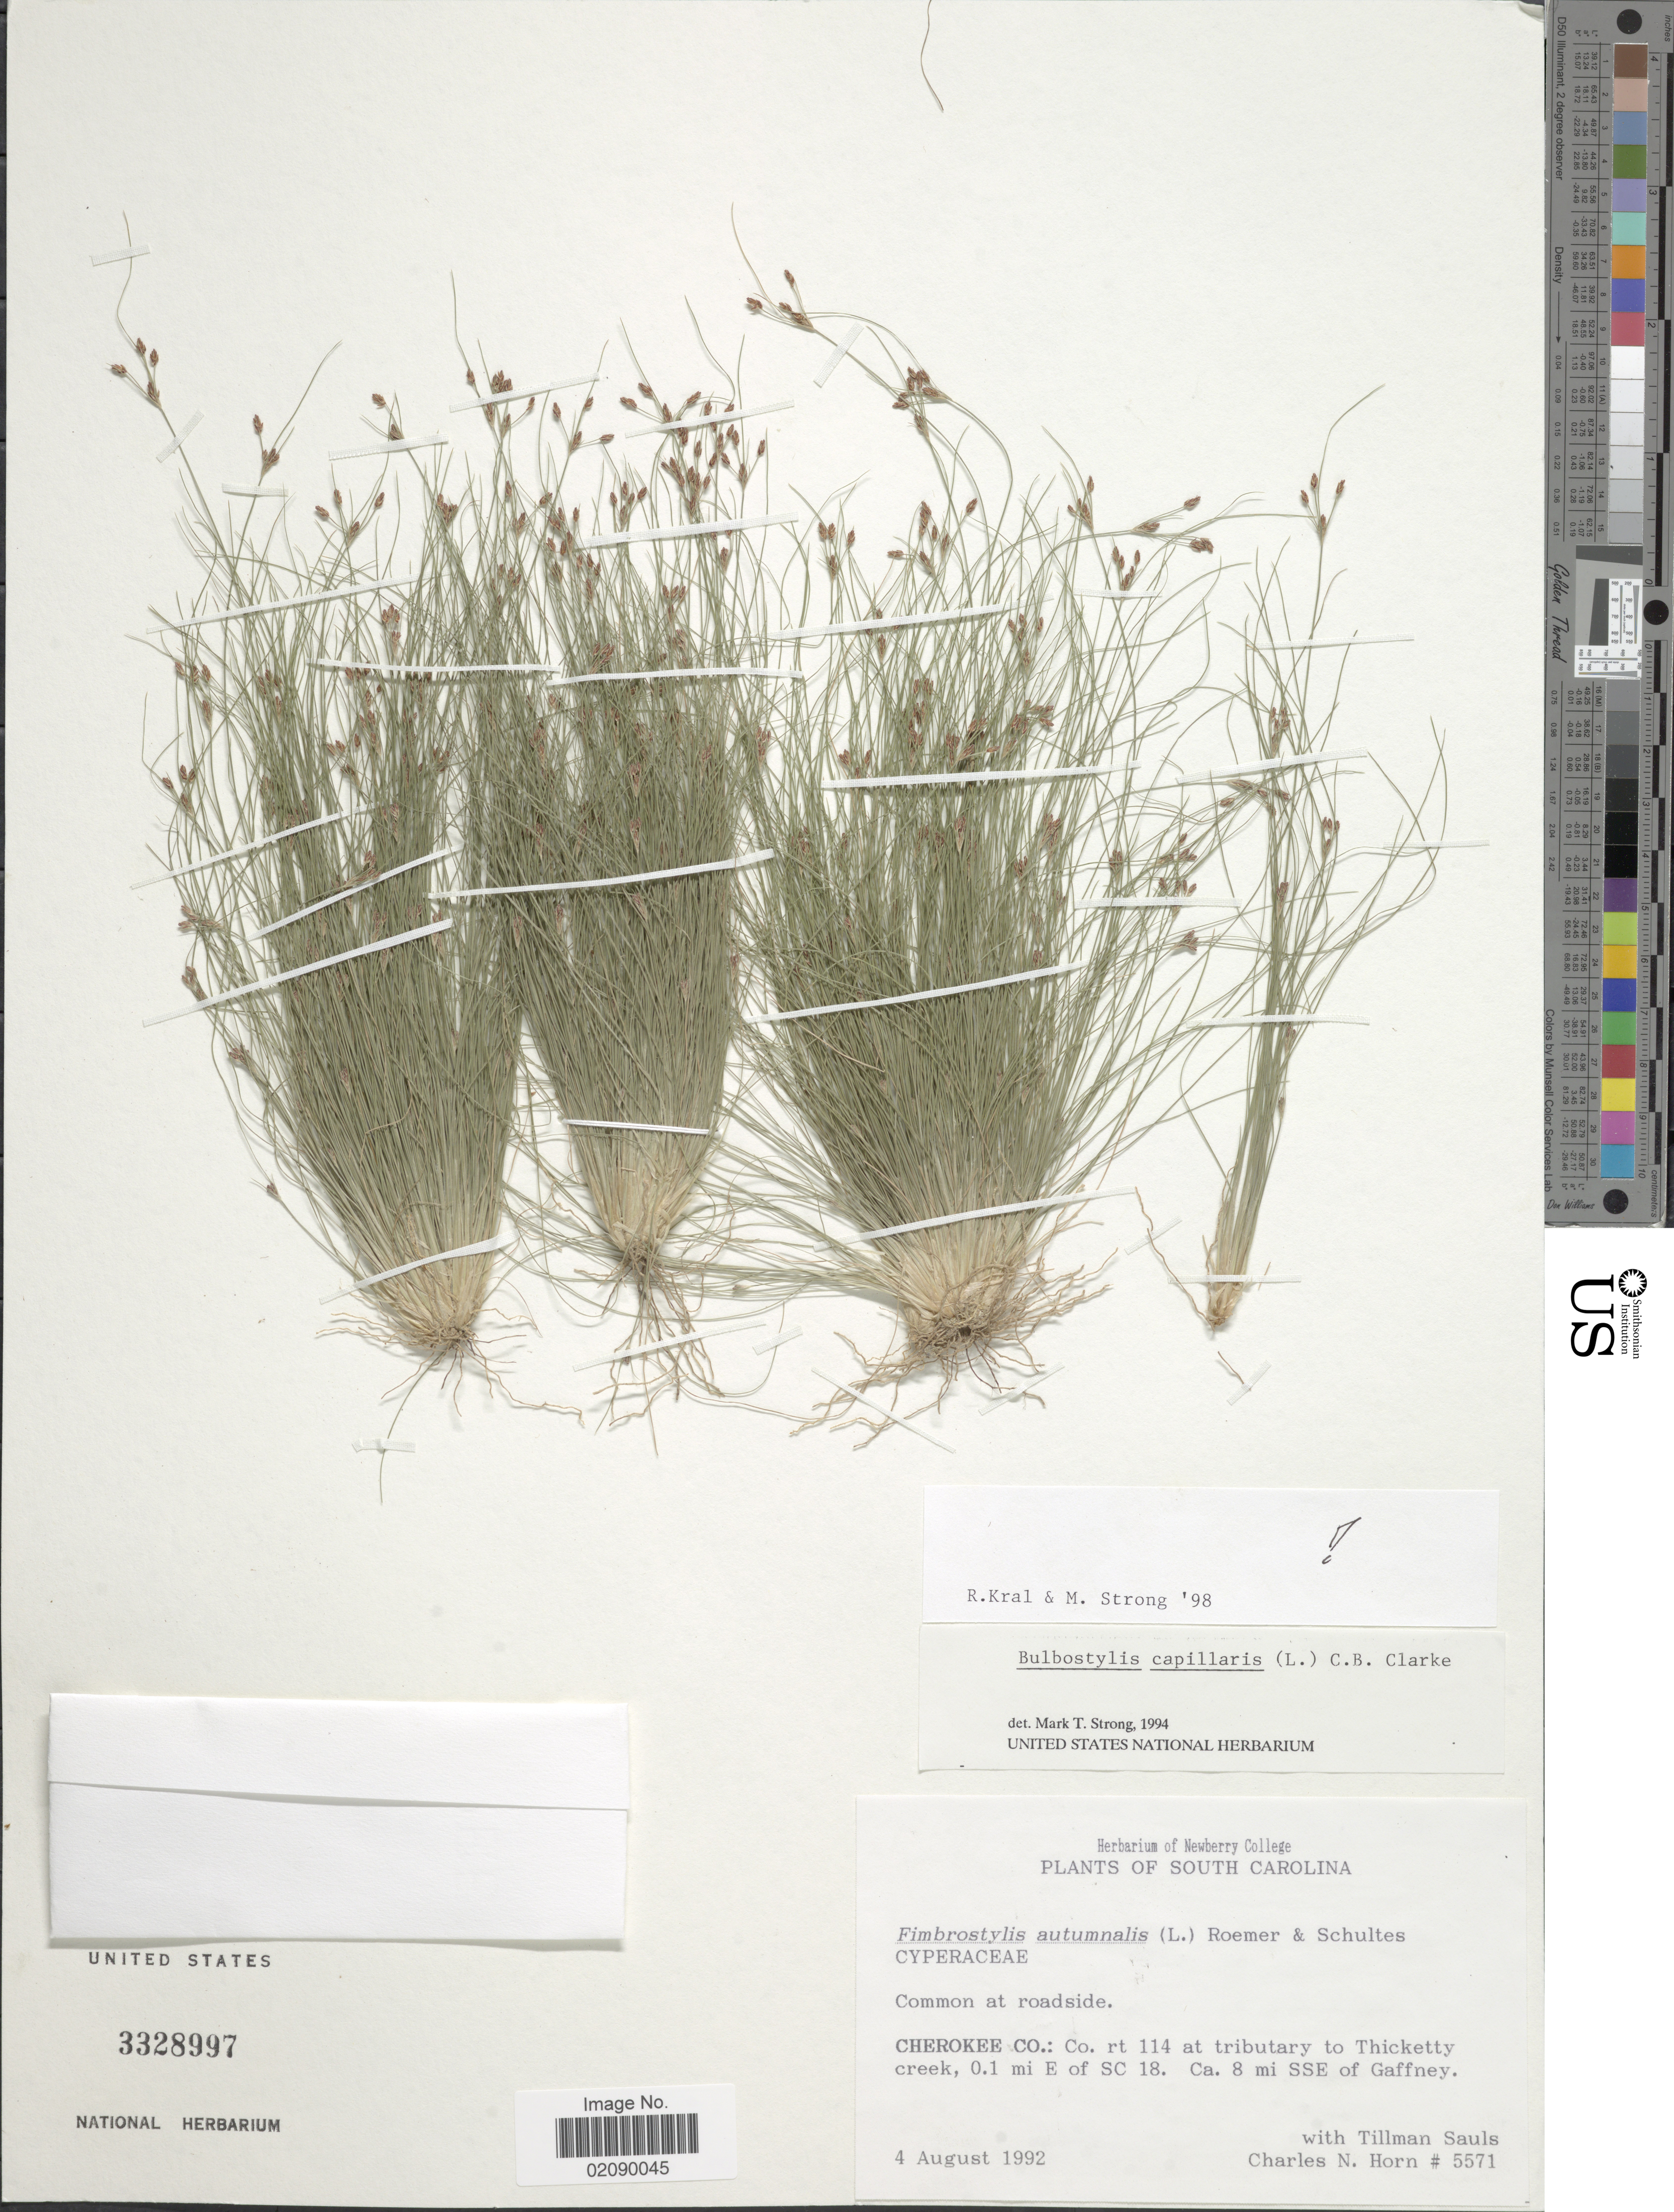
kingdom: Plantae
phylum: Tracheophyta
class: Liliopsida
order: Poales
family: Cyperaceae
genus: Bulbostylis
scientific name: Bulbostylis capillaris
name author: (L.) Kunth ex C.B. Clarke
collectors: C. N. Horn & T. Sauls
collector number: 5571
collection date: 1992-08-04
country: United States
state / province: South Carolina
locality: Common on roadside, Cherokee Co: Co rt 114 at tributary to Thicketty creek, 0.1 mi E of Sc 18. Ca 8 mi SSE of Gaffney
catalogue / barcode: US 3328997